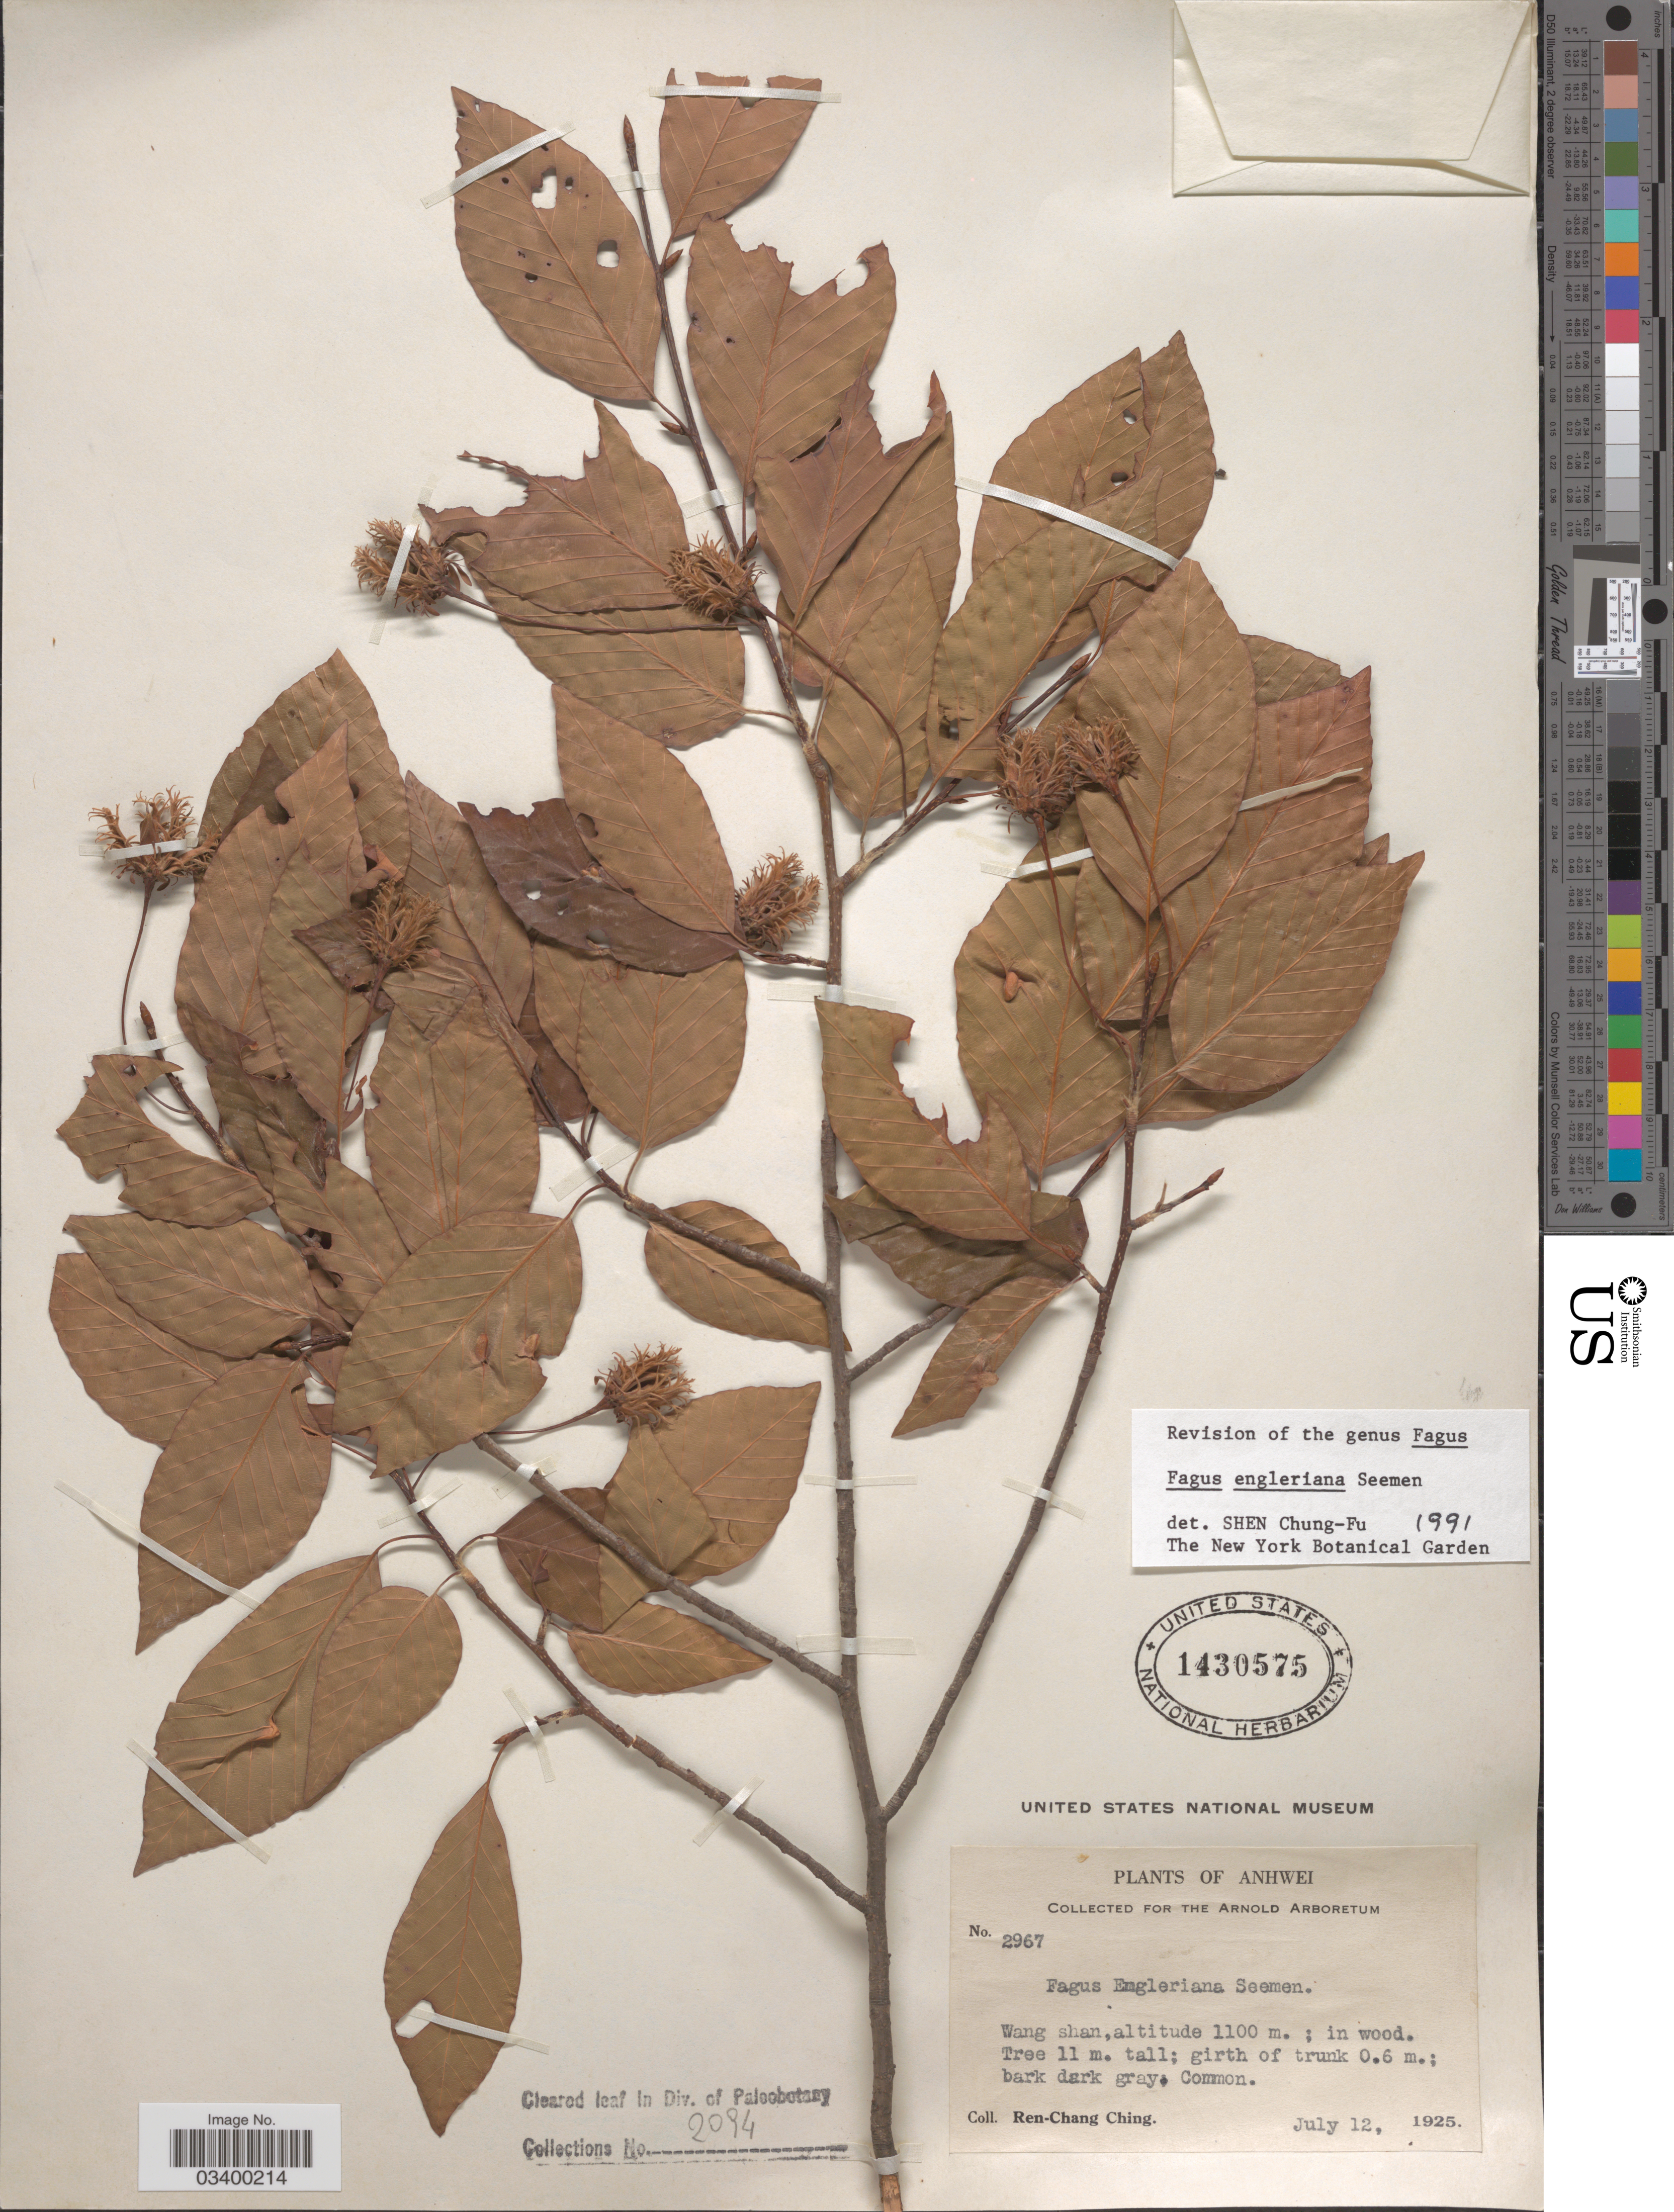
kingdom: Plantae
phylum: Tracheophyta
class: Magnoliopsida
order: Fagales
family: Fagaceae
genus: Fagus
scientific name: Fagus engleriana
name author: Seemen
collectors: R. C. Ching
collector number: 2967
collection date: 1925-07-12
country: China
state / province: Anhui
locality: Anhwei. Wang shan.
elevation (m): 1100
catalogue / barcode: US 1430575